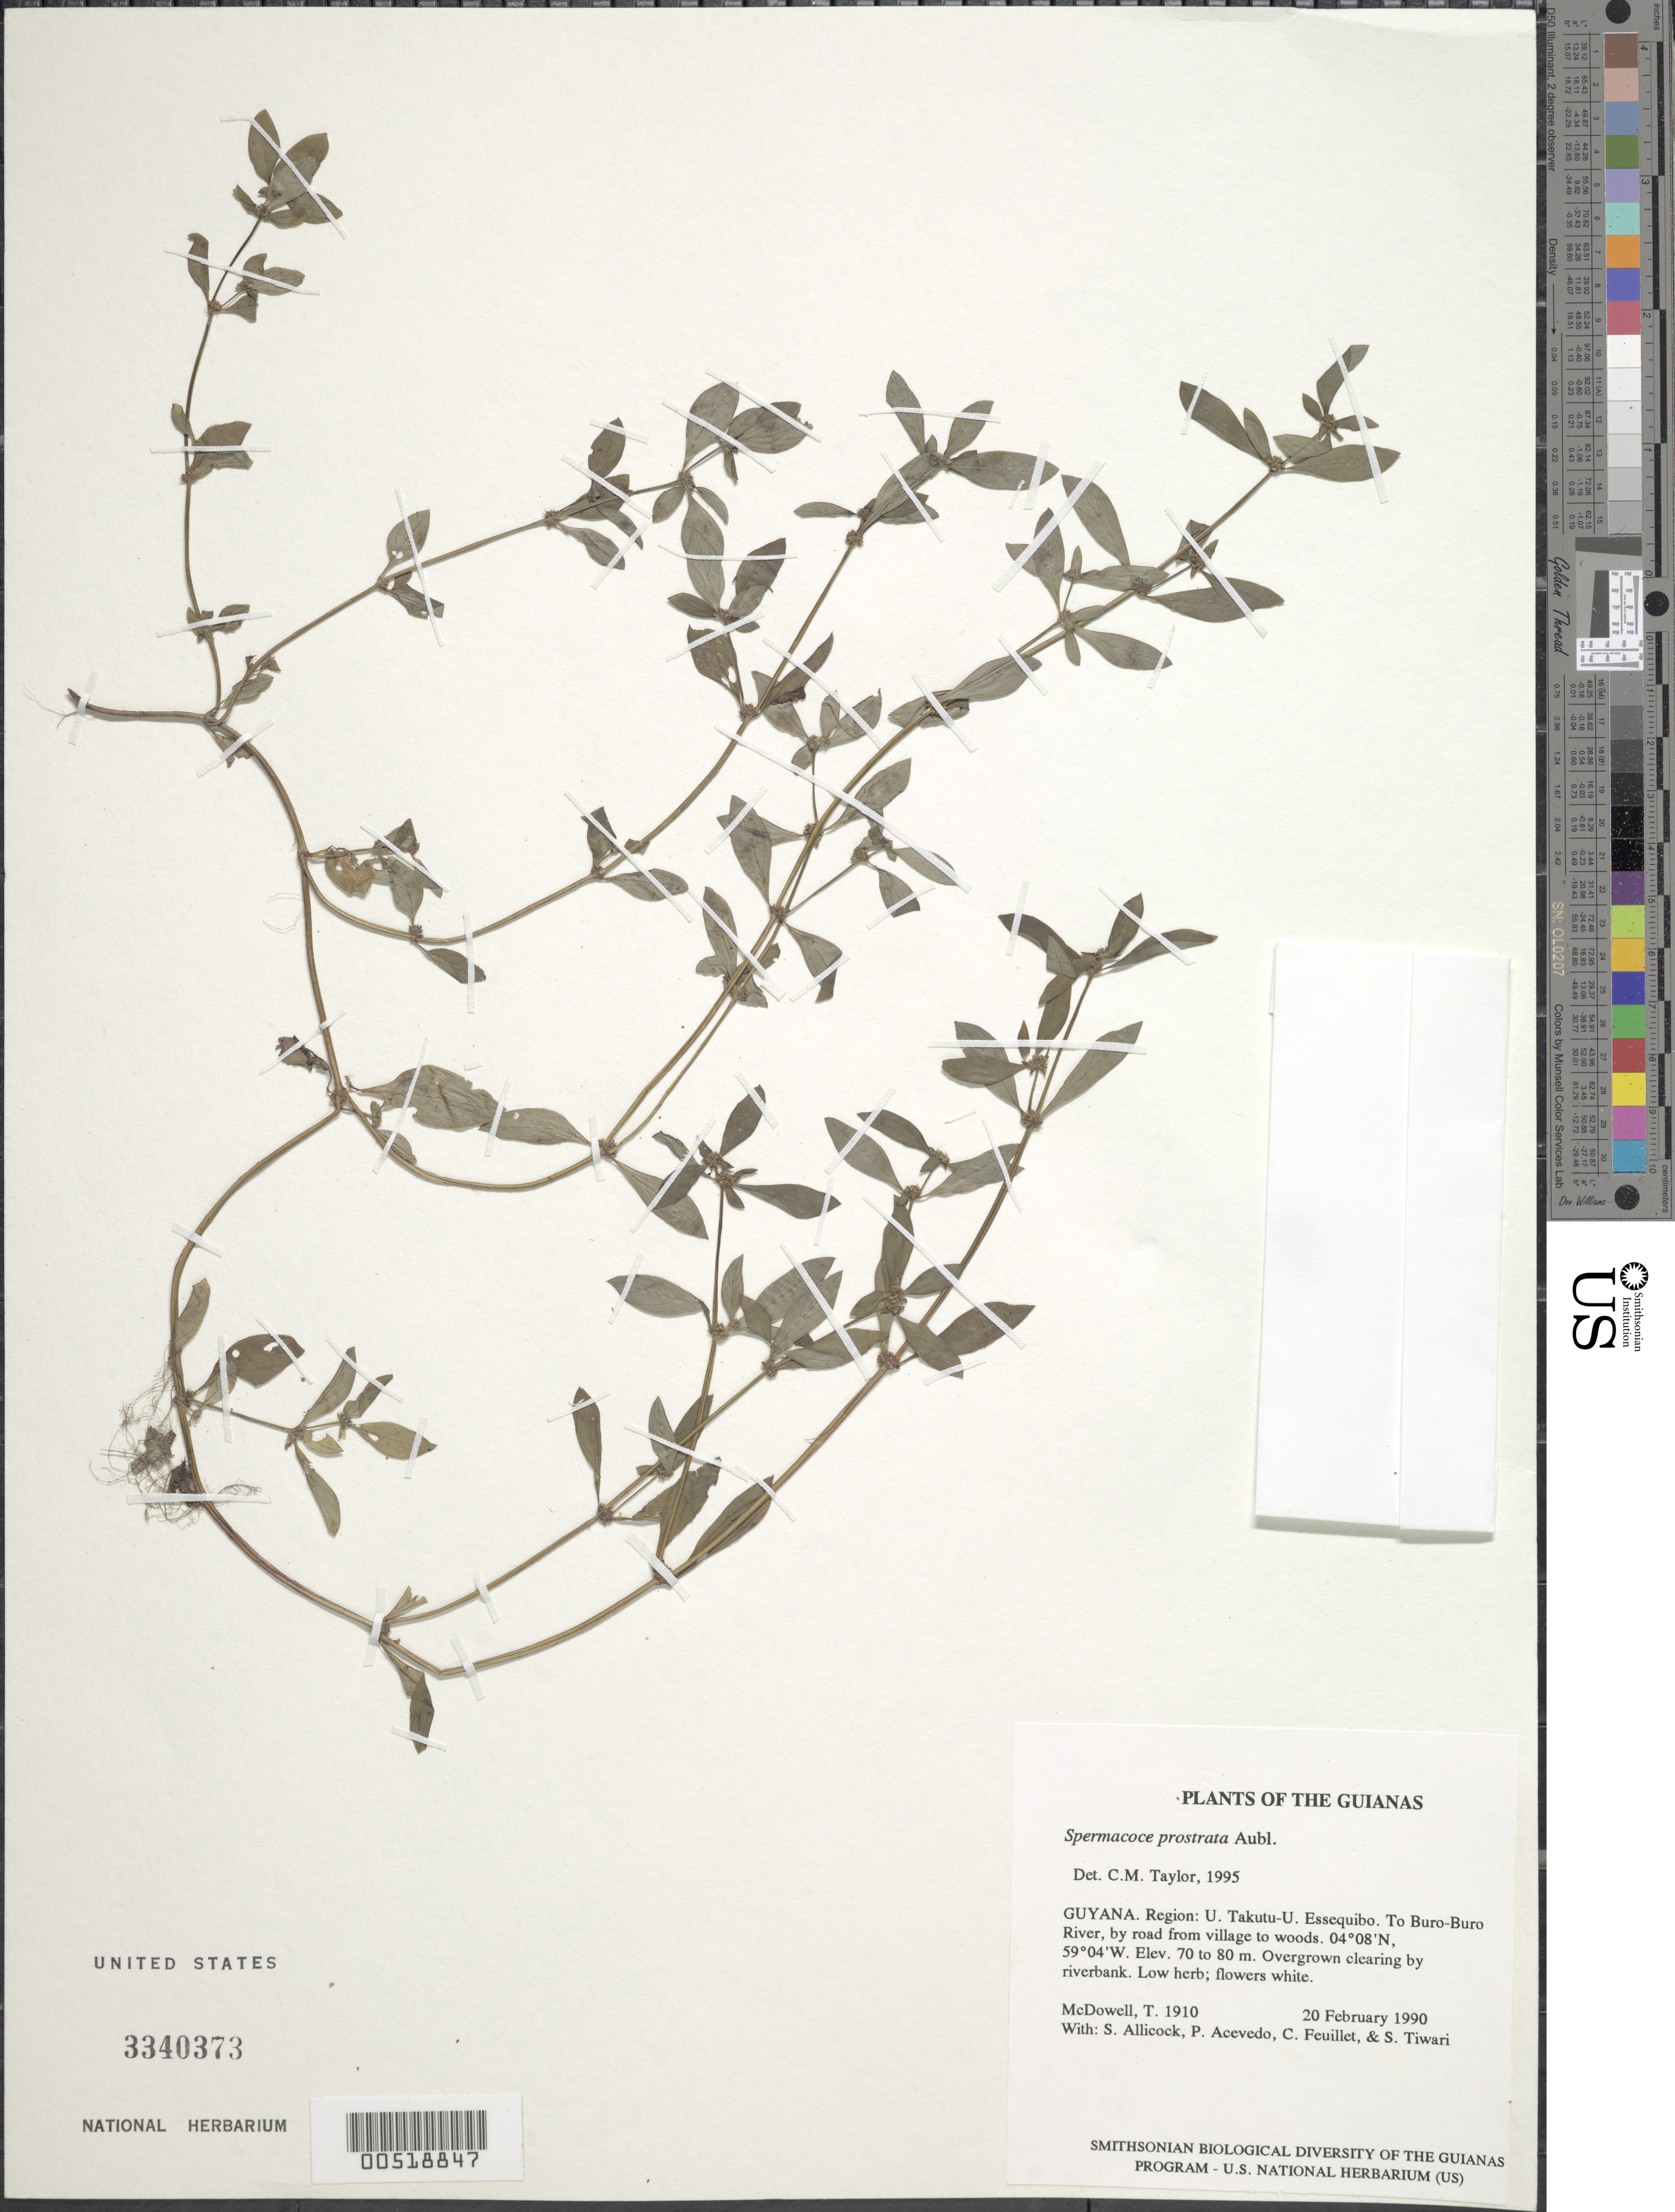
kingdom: Plantae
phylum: Tracheophyta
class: Magnoliopsida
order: Gentianales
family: Rubiaceae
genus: Spermacoce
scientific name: Spermacoce prostrata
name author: Aubl.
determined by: Taylor, Charlotte M.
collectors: T. McDowell, S. Allicock, P. Acevedo-Rodr., C. Feuillet & S. Tiwari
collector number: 1910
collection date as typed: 20 February 1990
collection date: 1990-02-20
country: Guyana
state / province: U. Takutu-U. Essequibo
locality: From Surama Village to Buro-Buro River, by road from savanna to woods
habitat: Overgrown clearing by riverbank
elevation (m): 70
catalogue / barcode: US 3340373